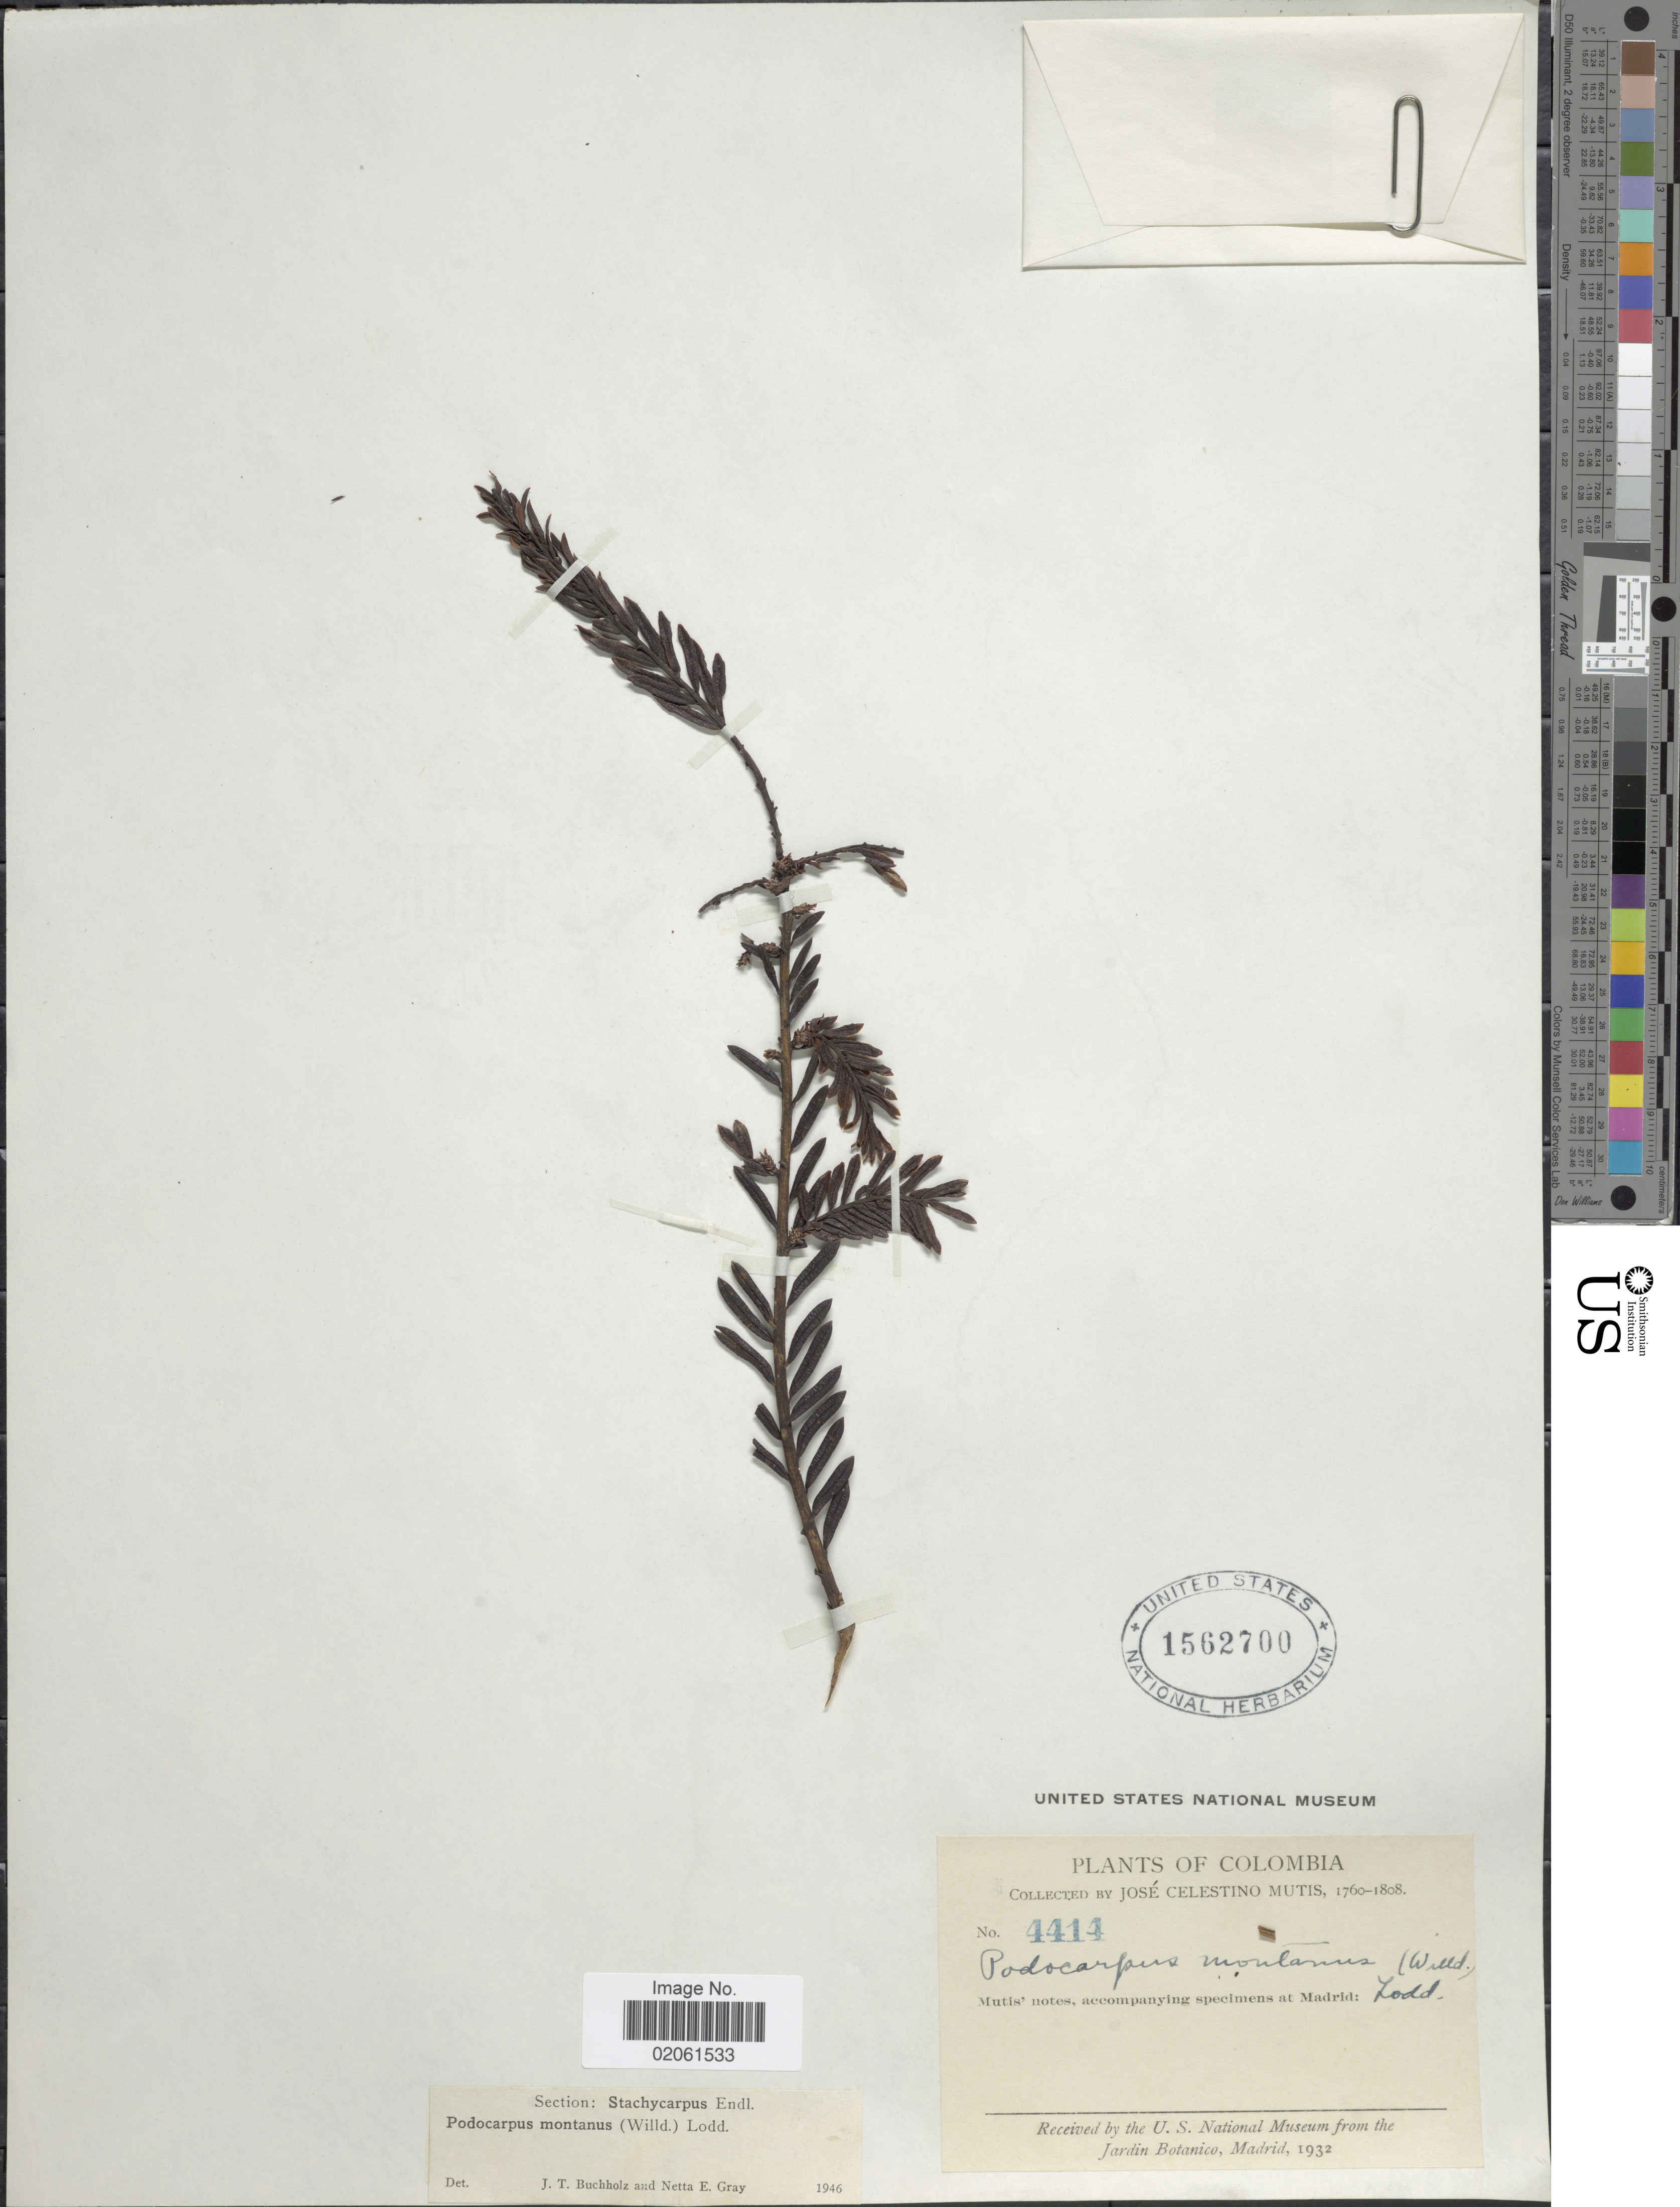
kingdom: Plantae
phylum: Tracheophyta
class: Pinopsida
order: Pinales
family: Podocarpaceae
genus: Podocarpus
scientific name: Podocarpus montanus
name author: (Humb. & Bonpl. ex Willd.) Lodd. ex Endl.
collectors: J. C. B. Mutis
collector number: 4414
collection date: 1760/1808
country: Colombia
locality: Colombia.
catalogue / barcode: US 1562700